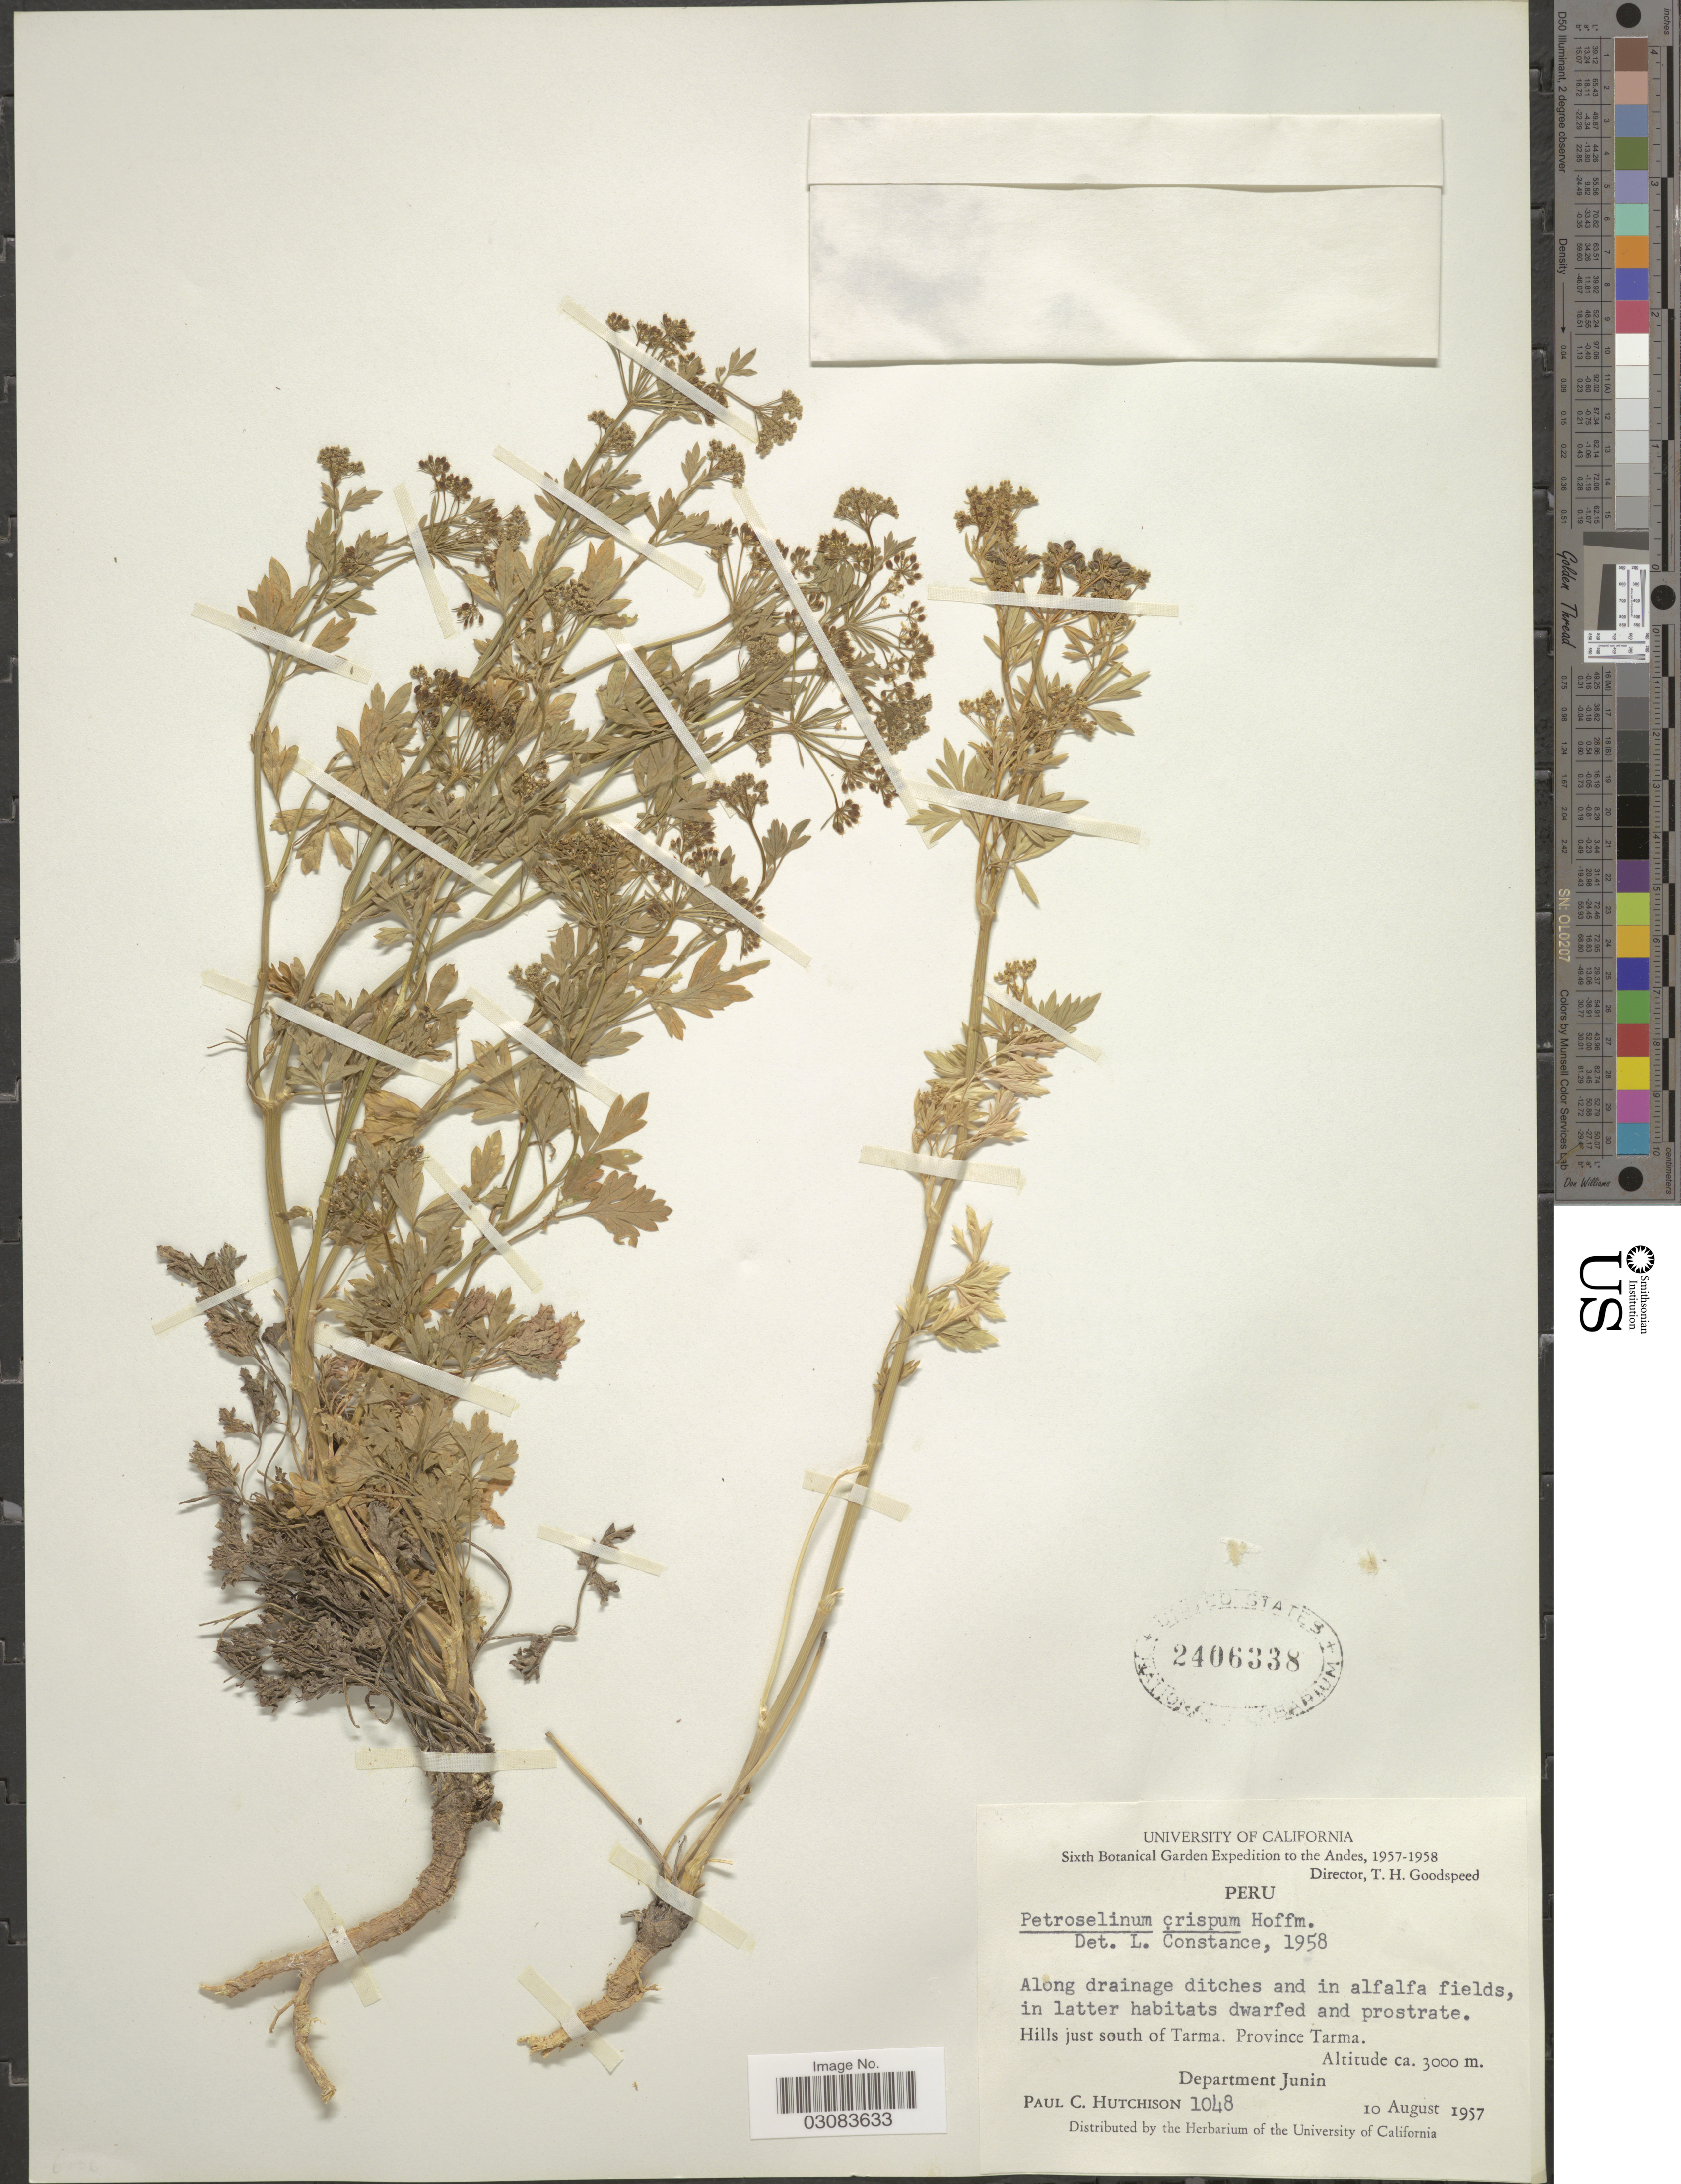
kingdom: Plantae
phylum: Tracheophyta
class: Magnoliopsida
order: Apiales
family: Apiaceae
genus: Petroselinum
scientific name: Petroselinum crispum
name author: (Mill.) Fuss.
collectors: P. C. Hutchison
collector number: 1048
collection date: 1957-08-10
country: Peru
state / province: Junín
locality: Hills just south of Tarma. Province Tarma. Department Junin.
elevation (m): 3000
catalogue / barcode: US 2406338